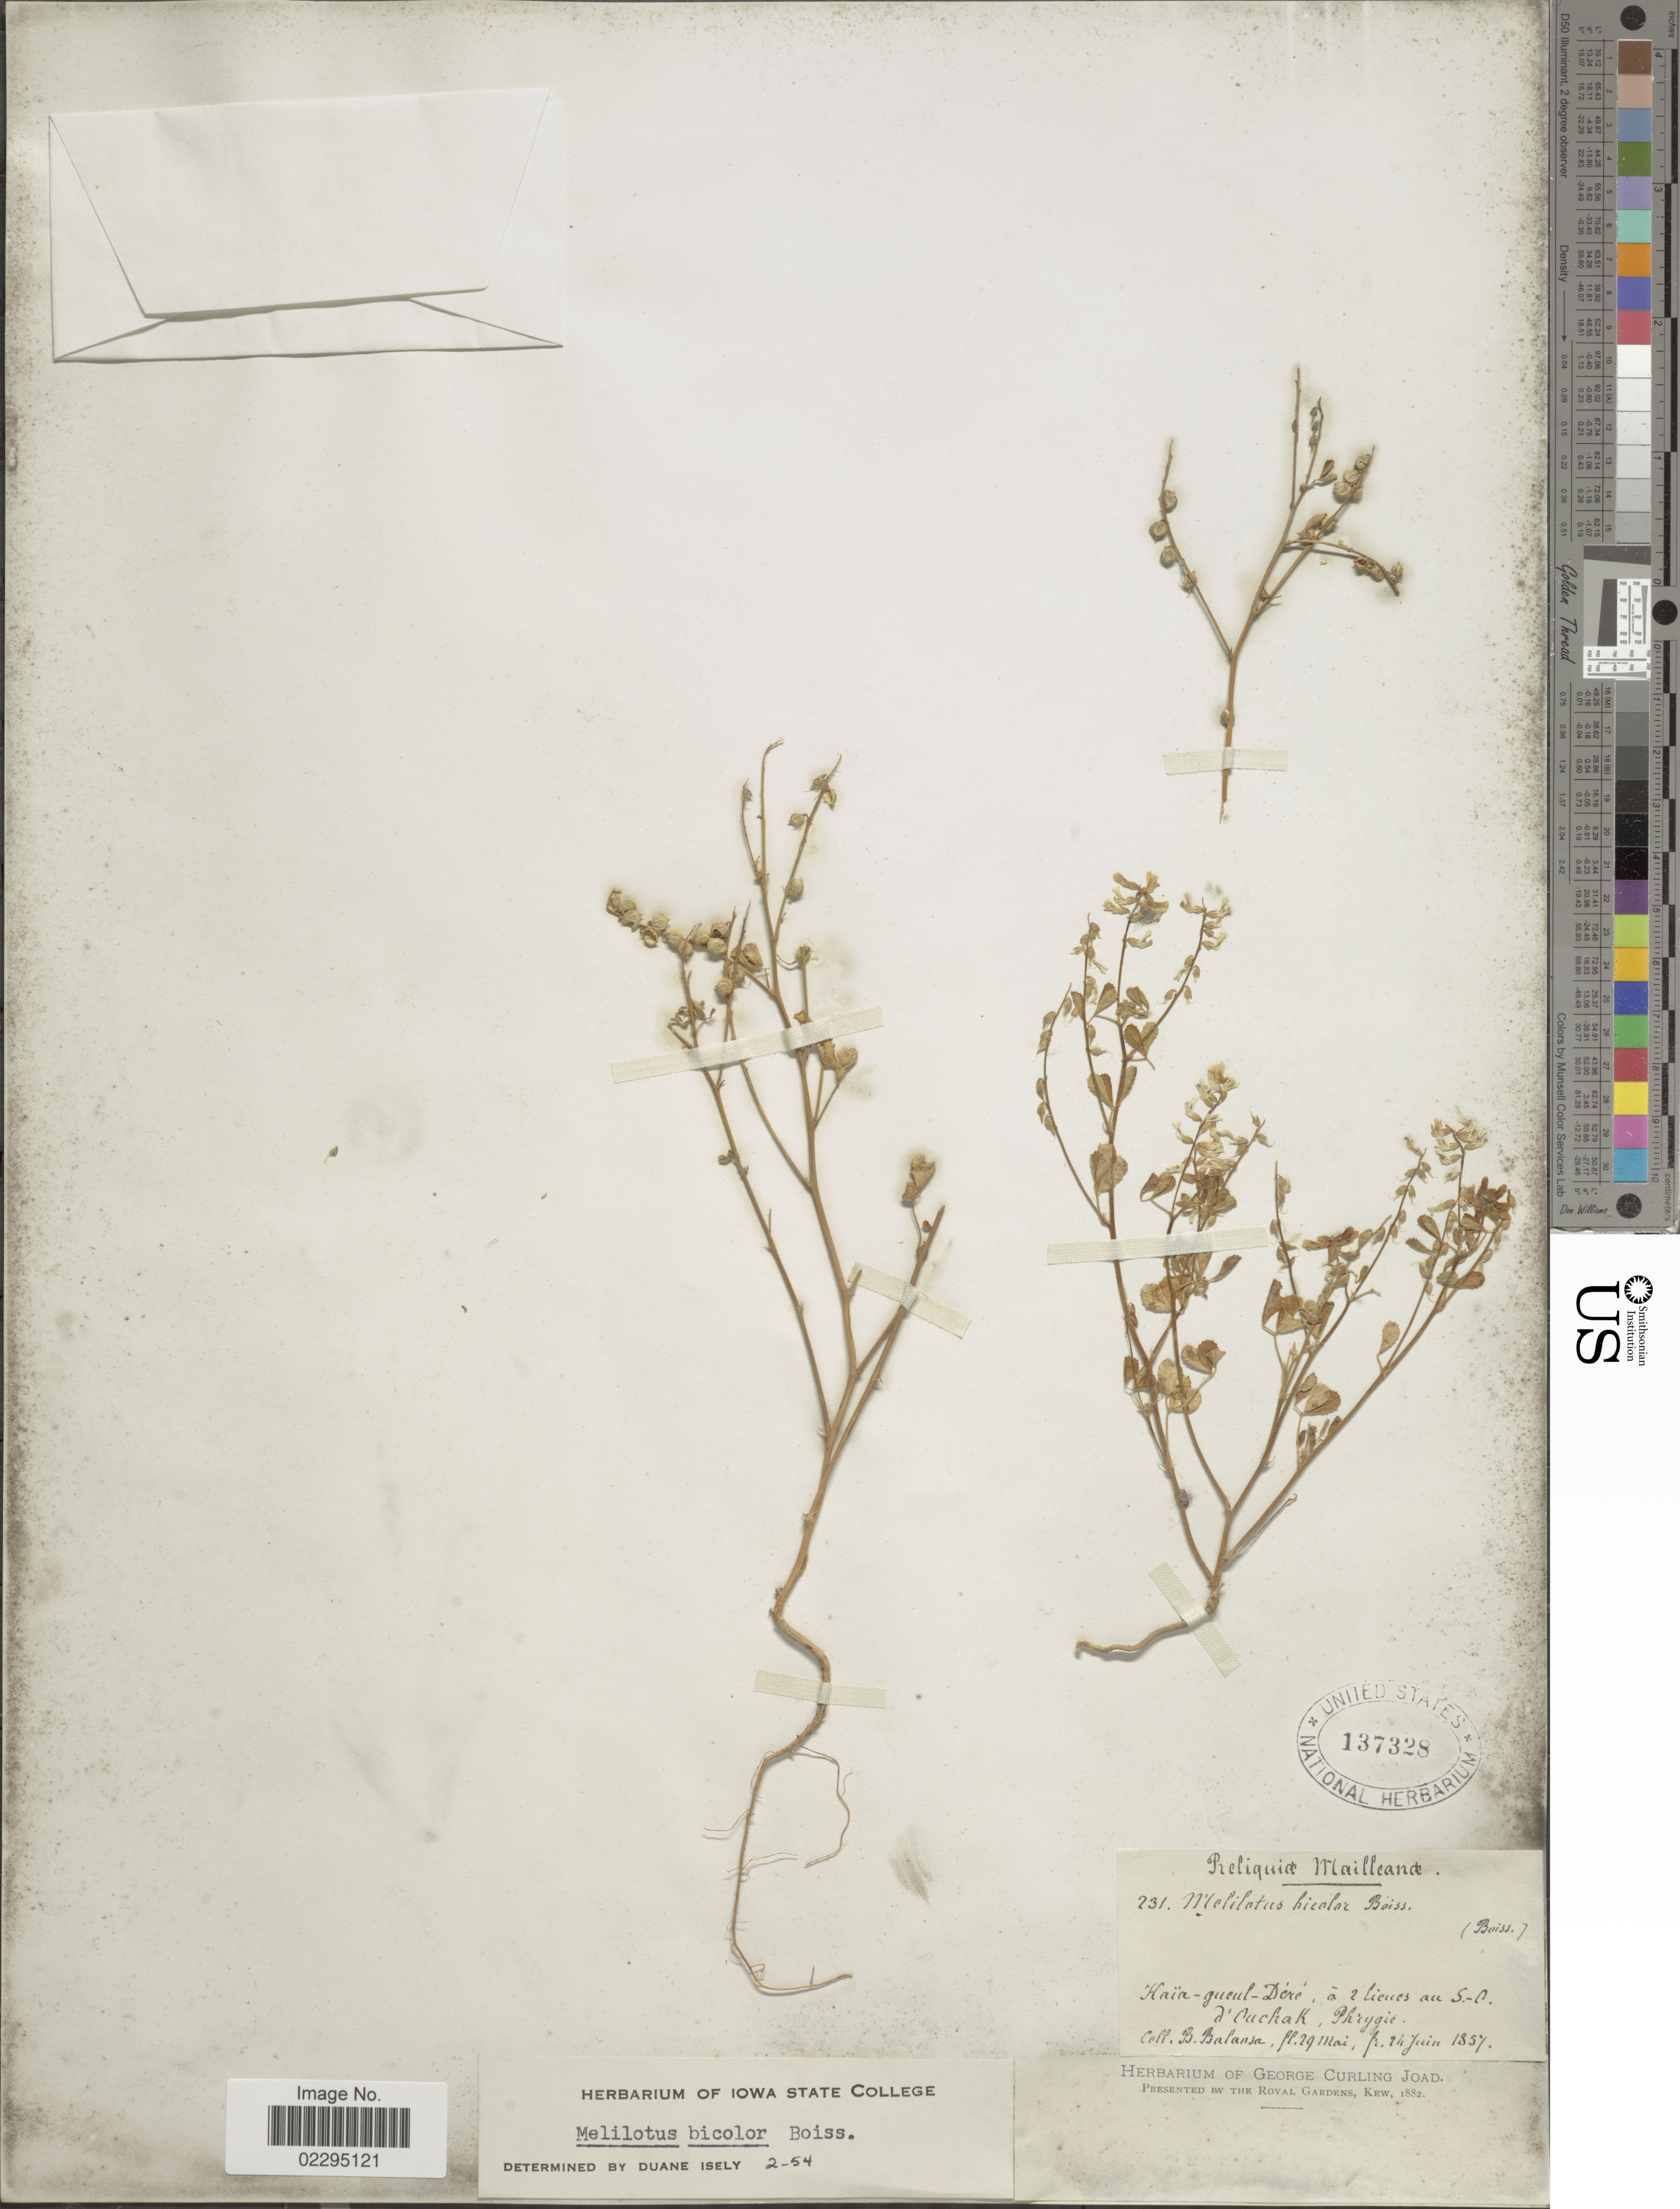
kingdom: Plantae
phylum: Tracheophyta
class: Magnoliopsida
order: Fabales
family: Fabaceae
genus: Melilotus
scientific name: Melilotus bicolor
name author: Boiss. & Balansa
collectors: B. Balansa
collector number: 231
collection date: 1857-06-24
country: Turkey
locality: Kaia-Gueul-Dere, a lieues au S.-c. d'Cuchak, Phrygie. [interpreted]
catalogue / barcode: US 137328